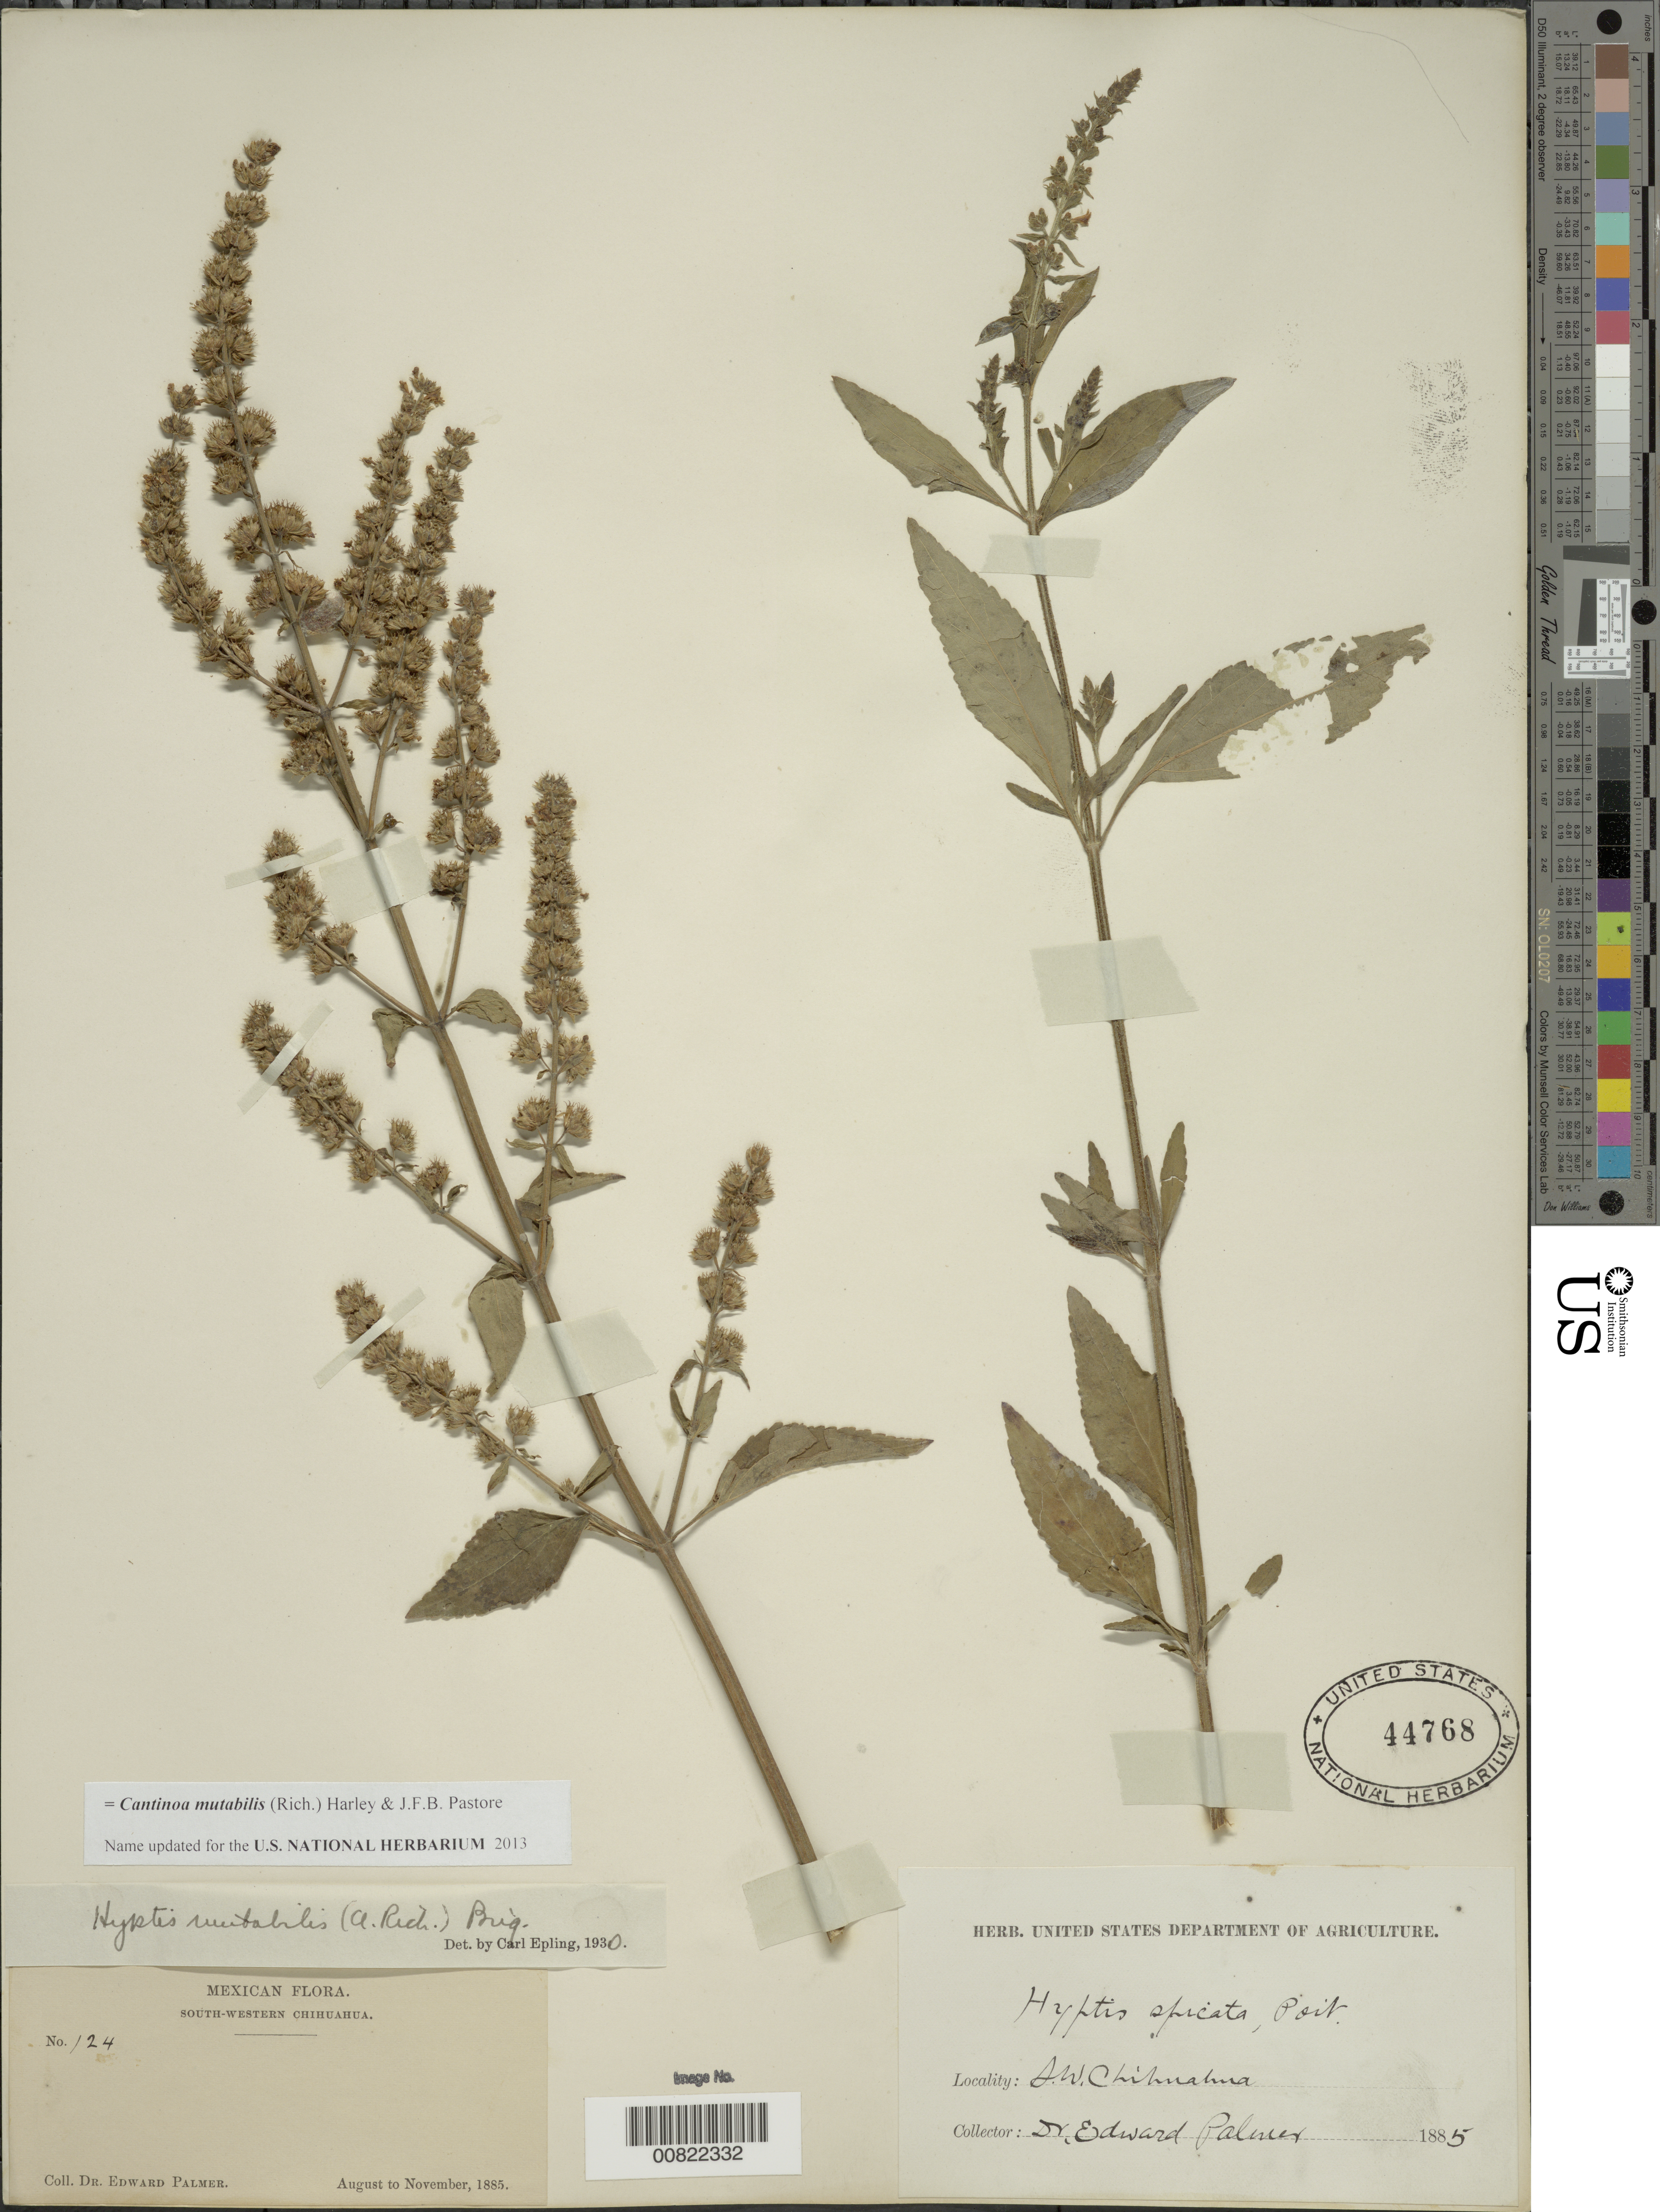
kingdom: Plantae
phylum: Tracheophyta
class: Magnoliopsida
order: Lamiales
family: Lamiaceae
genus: Cantinoa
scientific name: Cantinoa mutabilis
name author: (Epling) Harley & J.F.B. Pastore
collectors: E. Palmer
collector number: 124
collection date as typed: Aug 1885 to -- Nov 1885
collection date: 1885-08/1885-11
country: Mexico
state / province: Chihuahua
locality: South-Western Chihuahua.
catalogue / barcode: US 44768